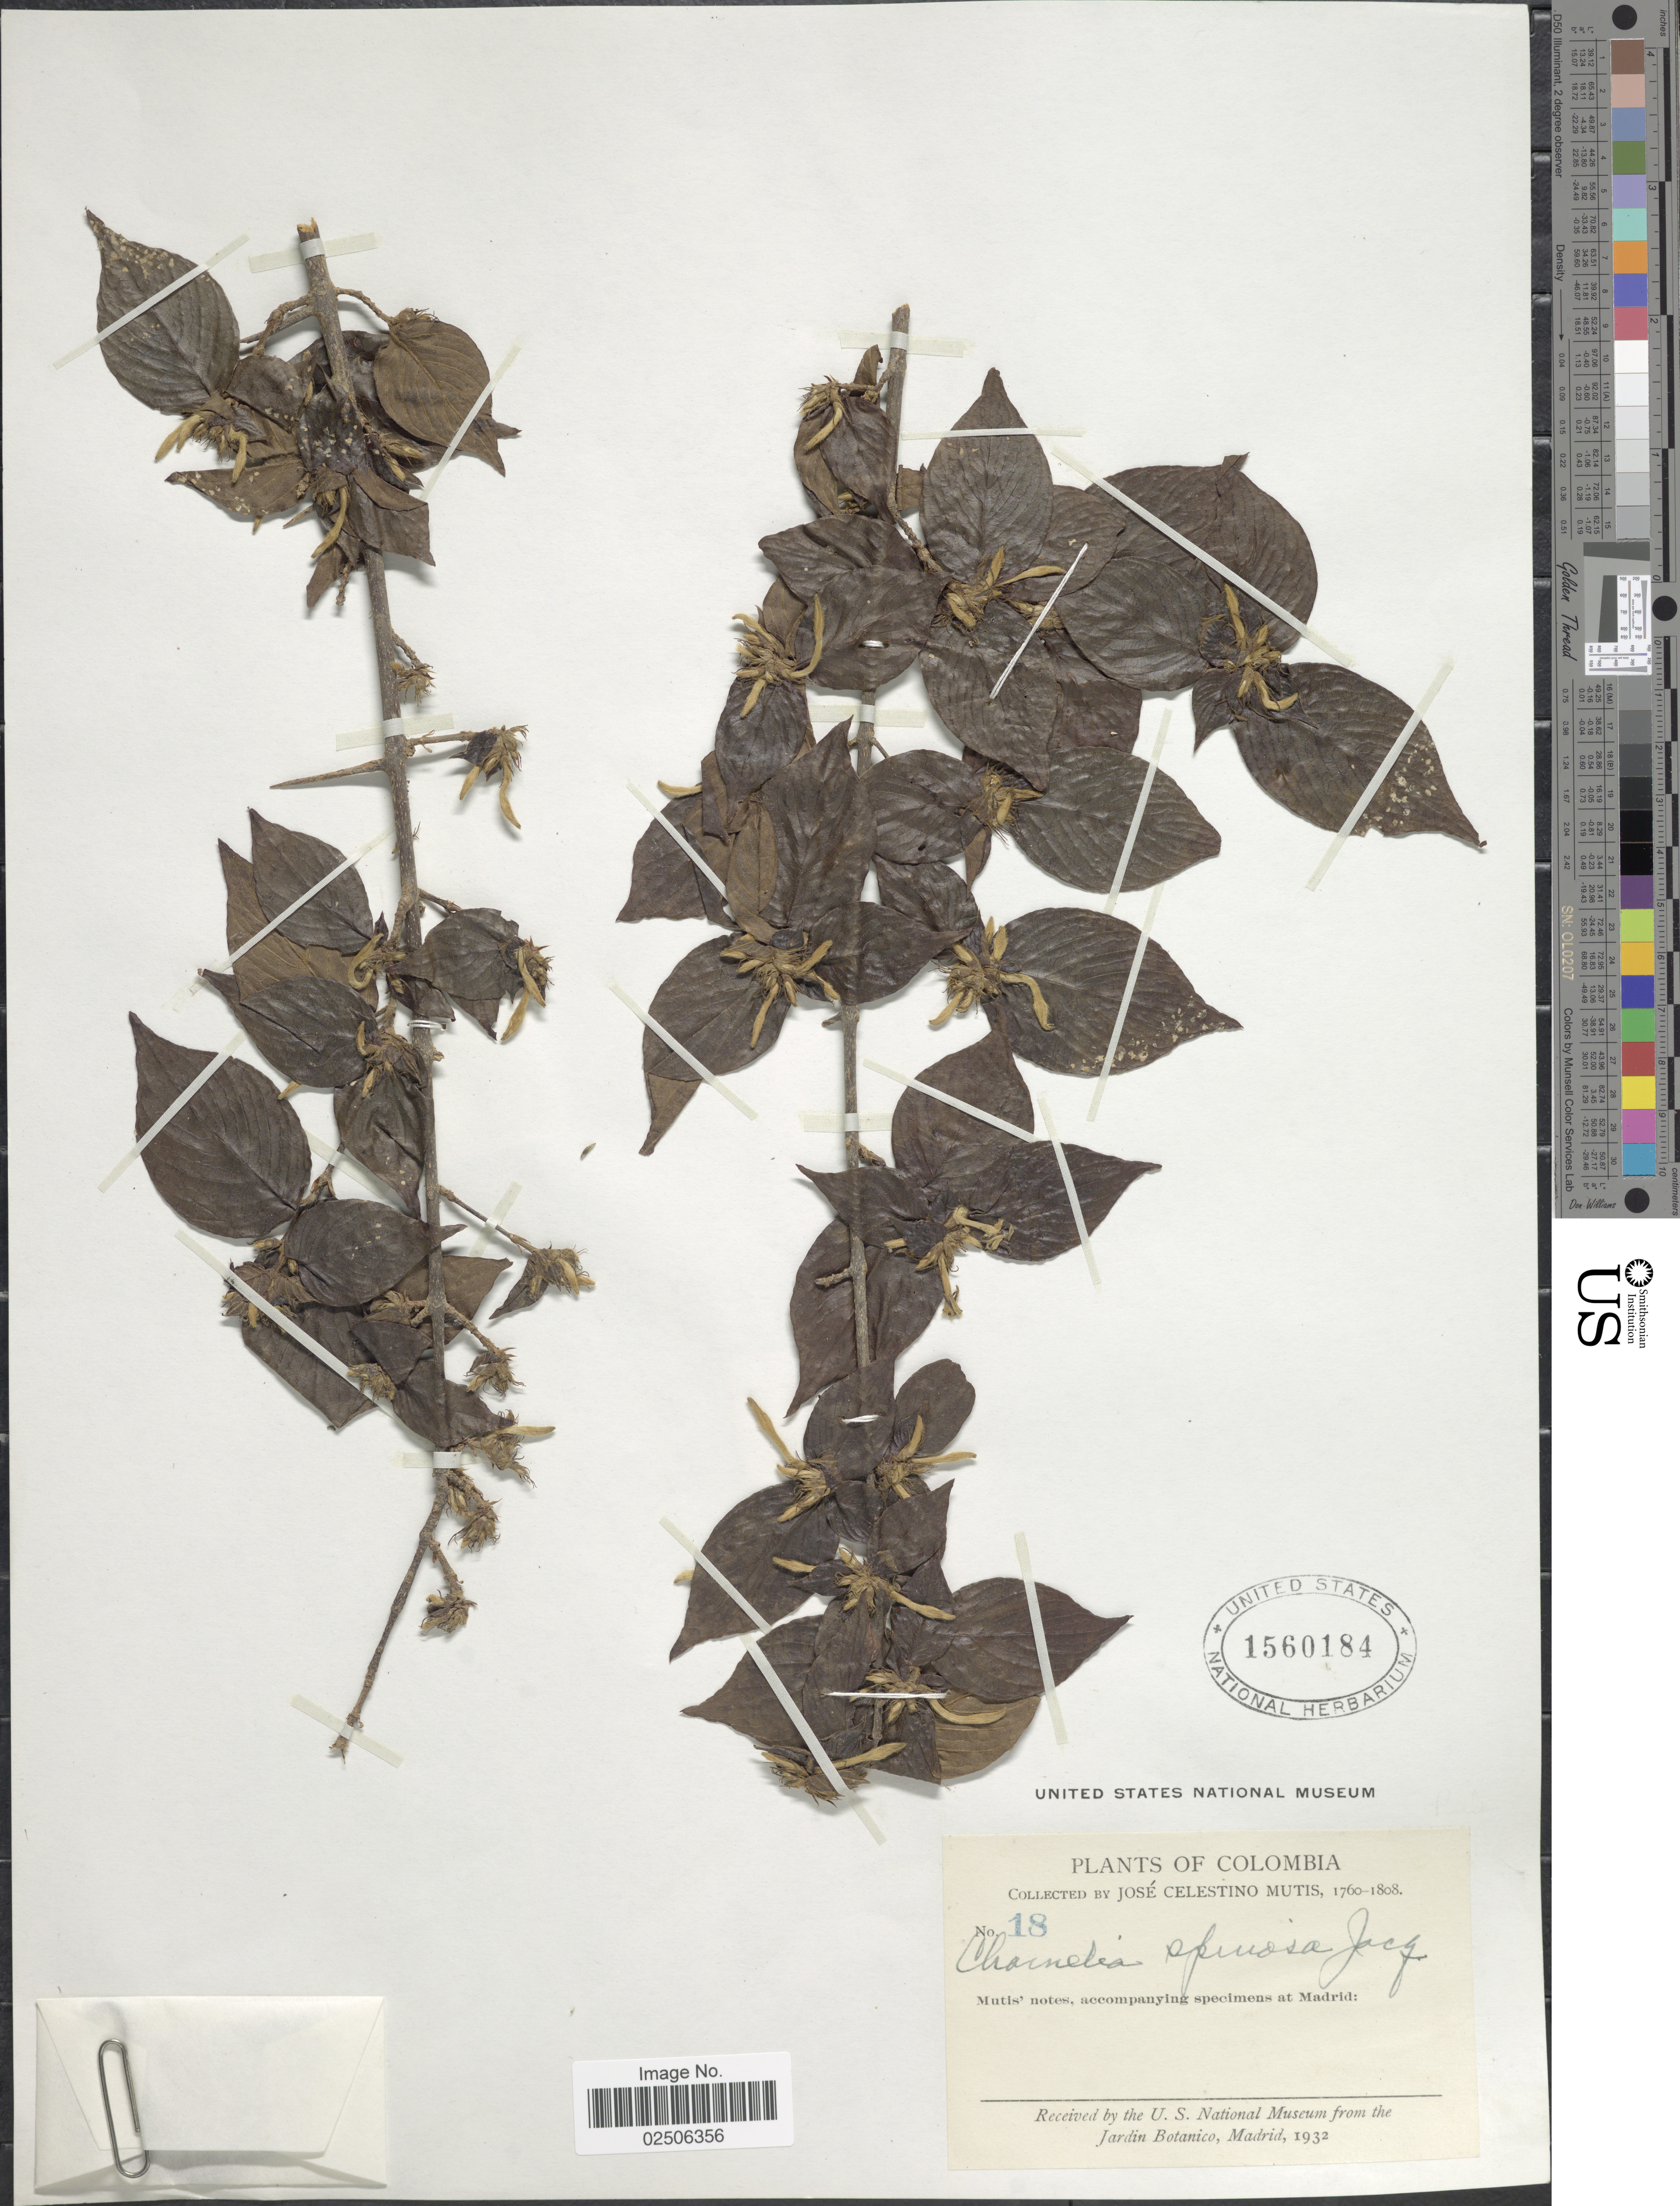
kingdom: Plantae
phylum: Tracheophyta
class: Magnoliopsida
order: Gentianales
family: Rubiaceae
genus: Chomelia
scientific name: Chomelia spinosa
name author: Jacq.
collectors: J. C. B. Mutis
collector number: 18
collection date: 1760/1808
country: Colombia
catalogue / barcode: US 1560184